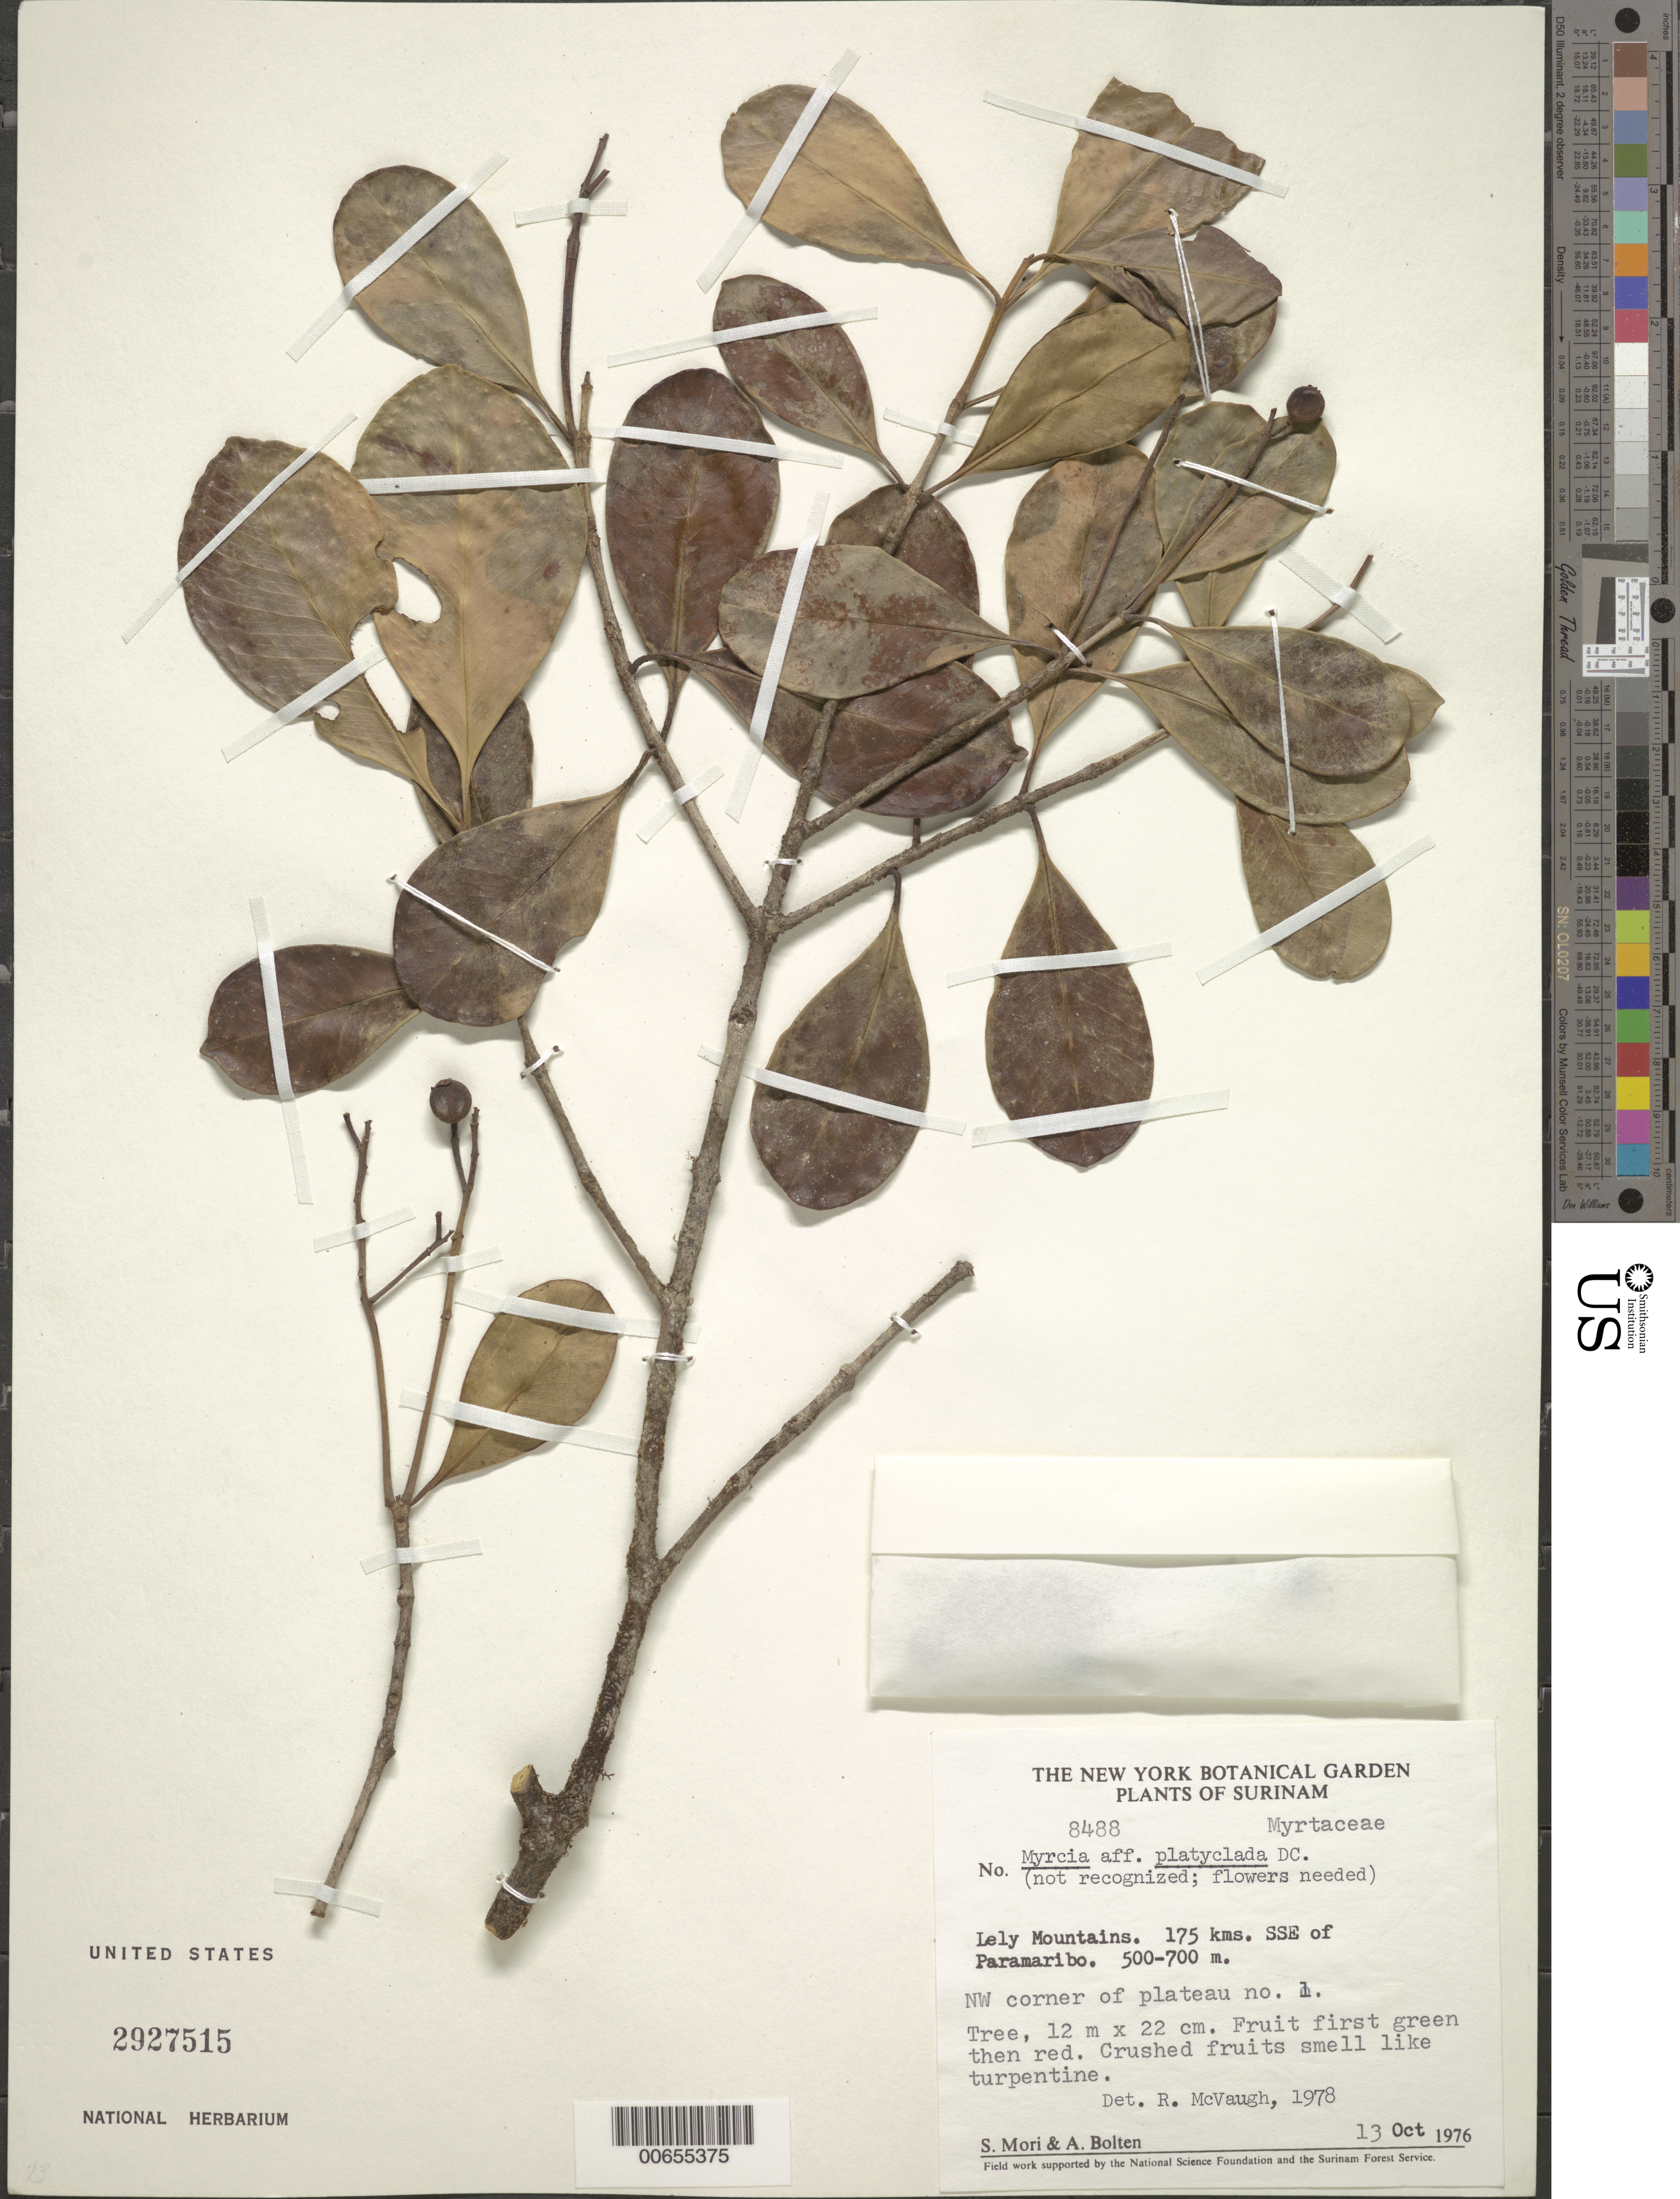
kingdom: Plantae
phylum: Tracheophyta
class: Magnoliopsida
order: Myrtales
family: Myrtaceae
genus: Myrcia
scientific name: Myrcia platyclada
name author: DC.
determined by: McVaugh, R.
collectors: S. Mori & A. Bolten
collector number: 8488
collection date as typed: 13-Oct-76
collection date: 1976-10-13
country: Suriname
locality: Lely Mts., 175 km SSE of Paramaribo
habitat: Plateau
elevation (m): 500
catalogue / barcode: US 2927515